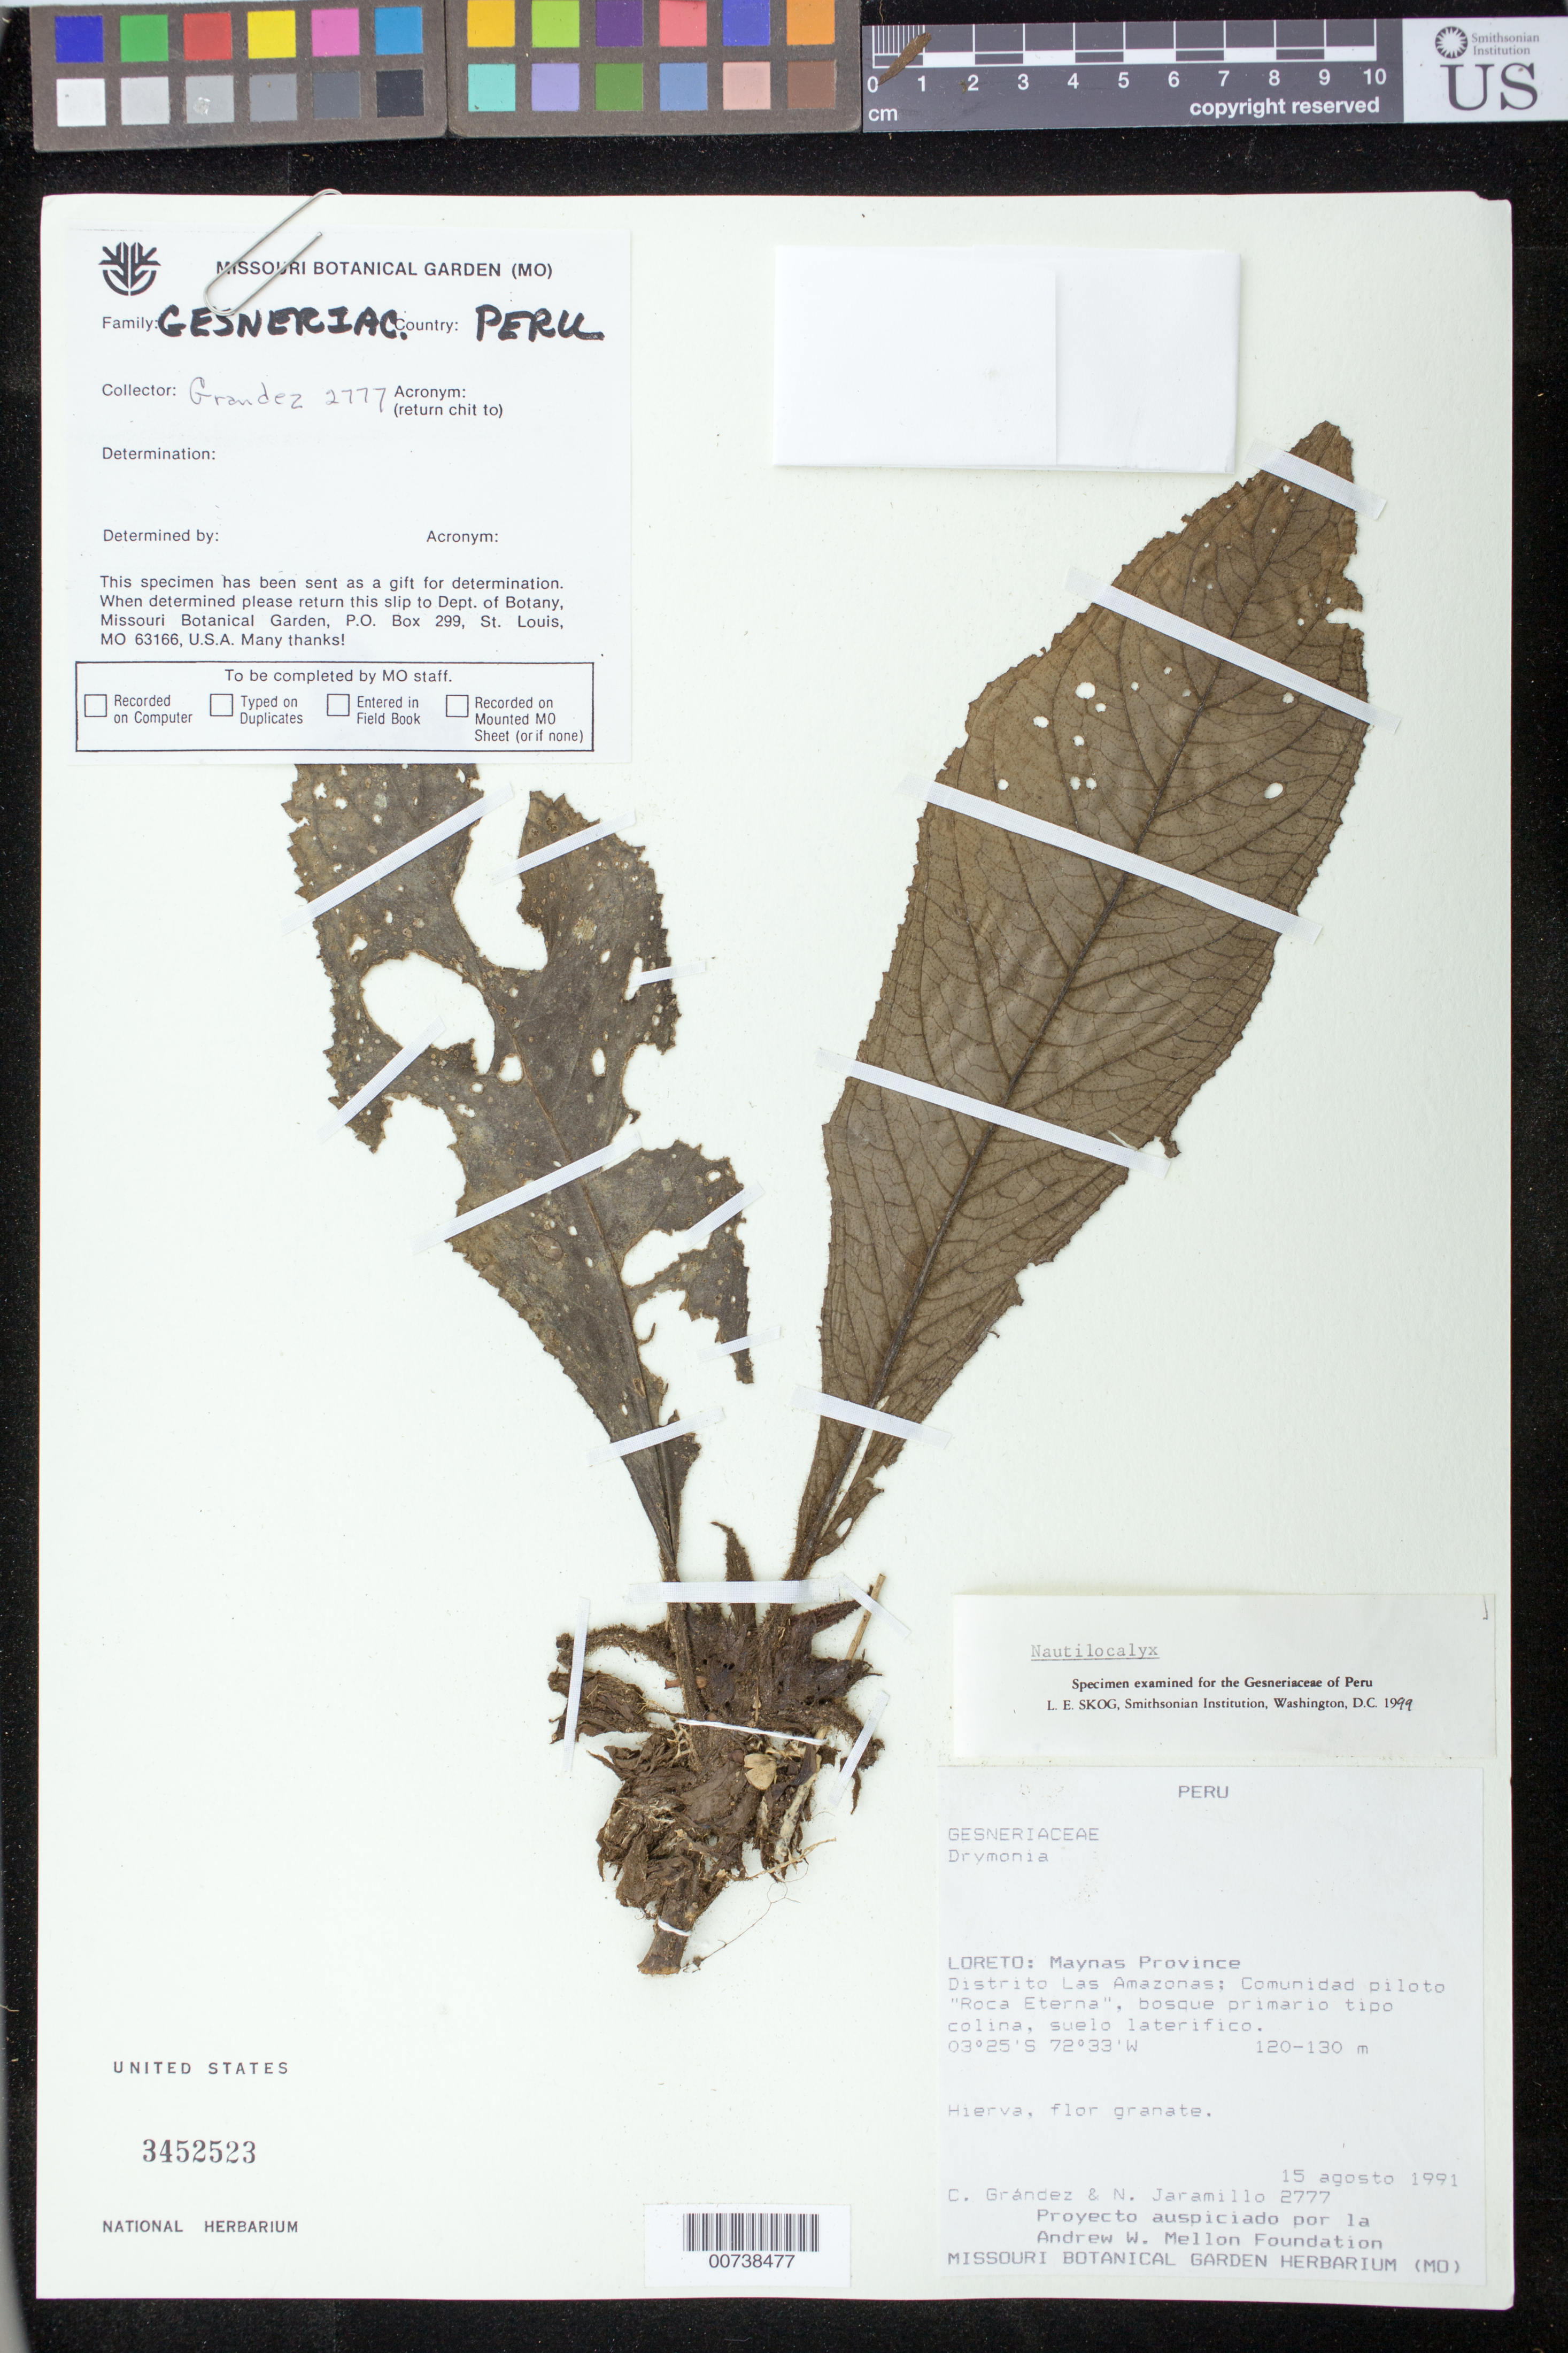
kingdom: Plantae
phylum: Tracheophyta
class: Magnoliopsida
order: Lamiales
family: Gesneriaceae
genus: Nautilocalyx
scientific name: Nautilocalyx sp.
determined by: Skog, Laurence E.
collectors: C. Grández & N. Jaramillo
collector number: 2777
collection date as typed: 15 Aug 1991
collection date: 1991-08-15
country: Peru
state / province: Loreto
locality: Loreto: Maynas Province. Distrito Las Amazonas; comunidad piloto "Roca Eterna"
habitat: Bosque primario tipo colina, suelo laterifico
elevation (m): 120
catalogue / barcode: US 3452523